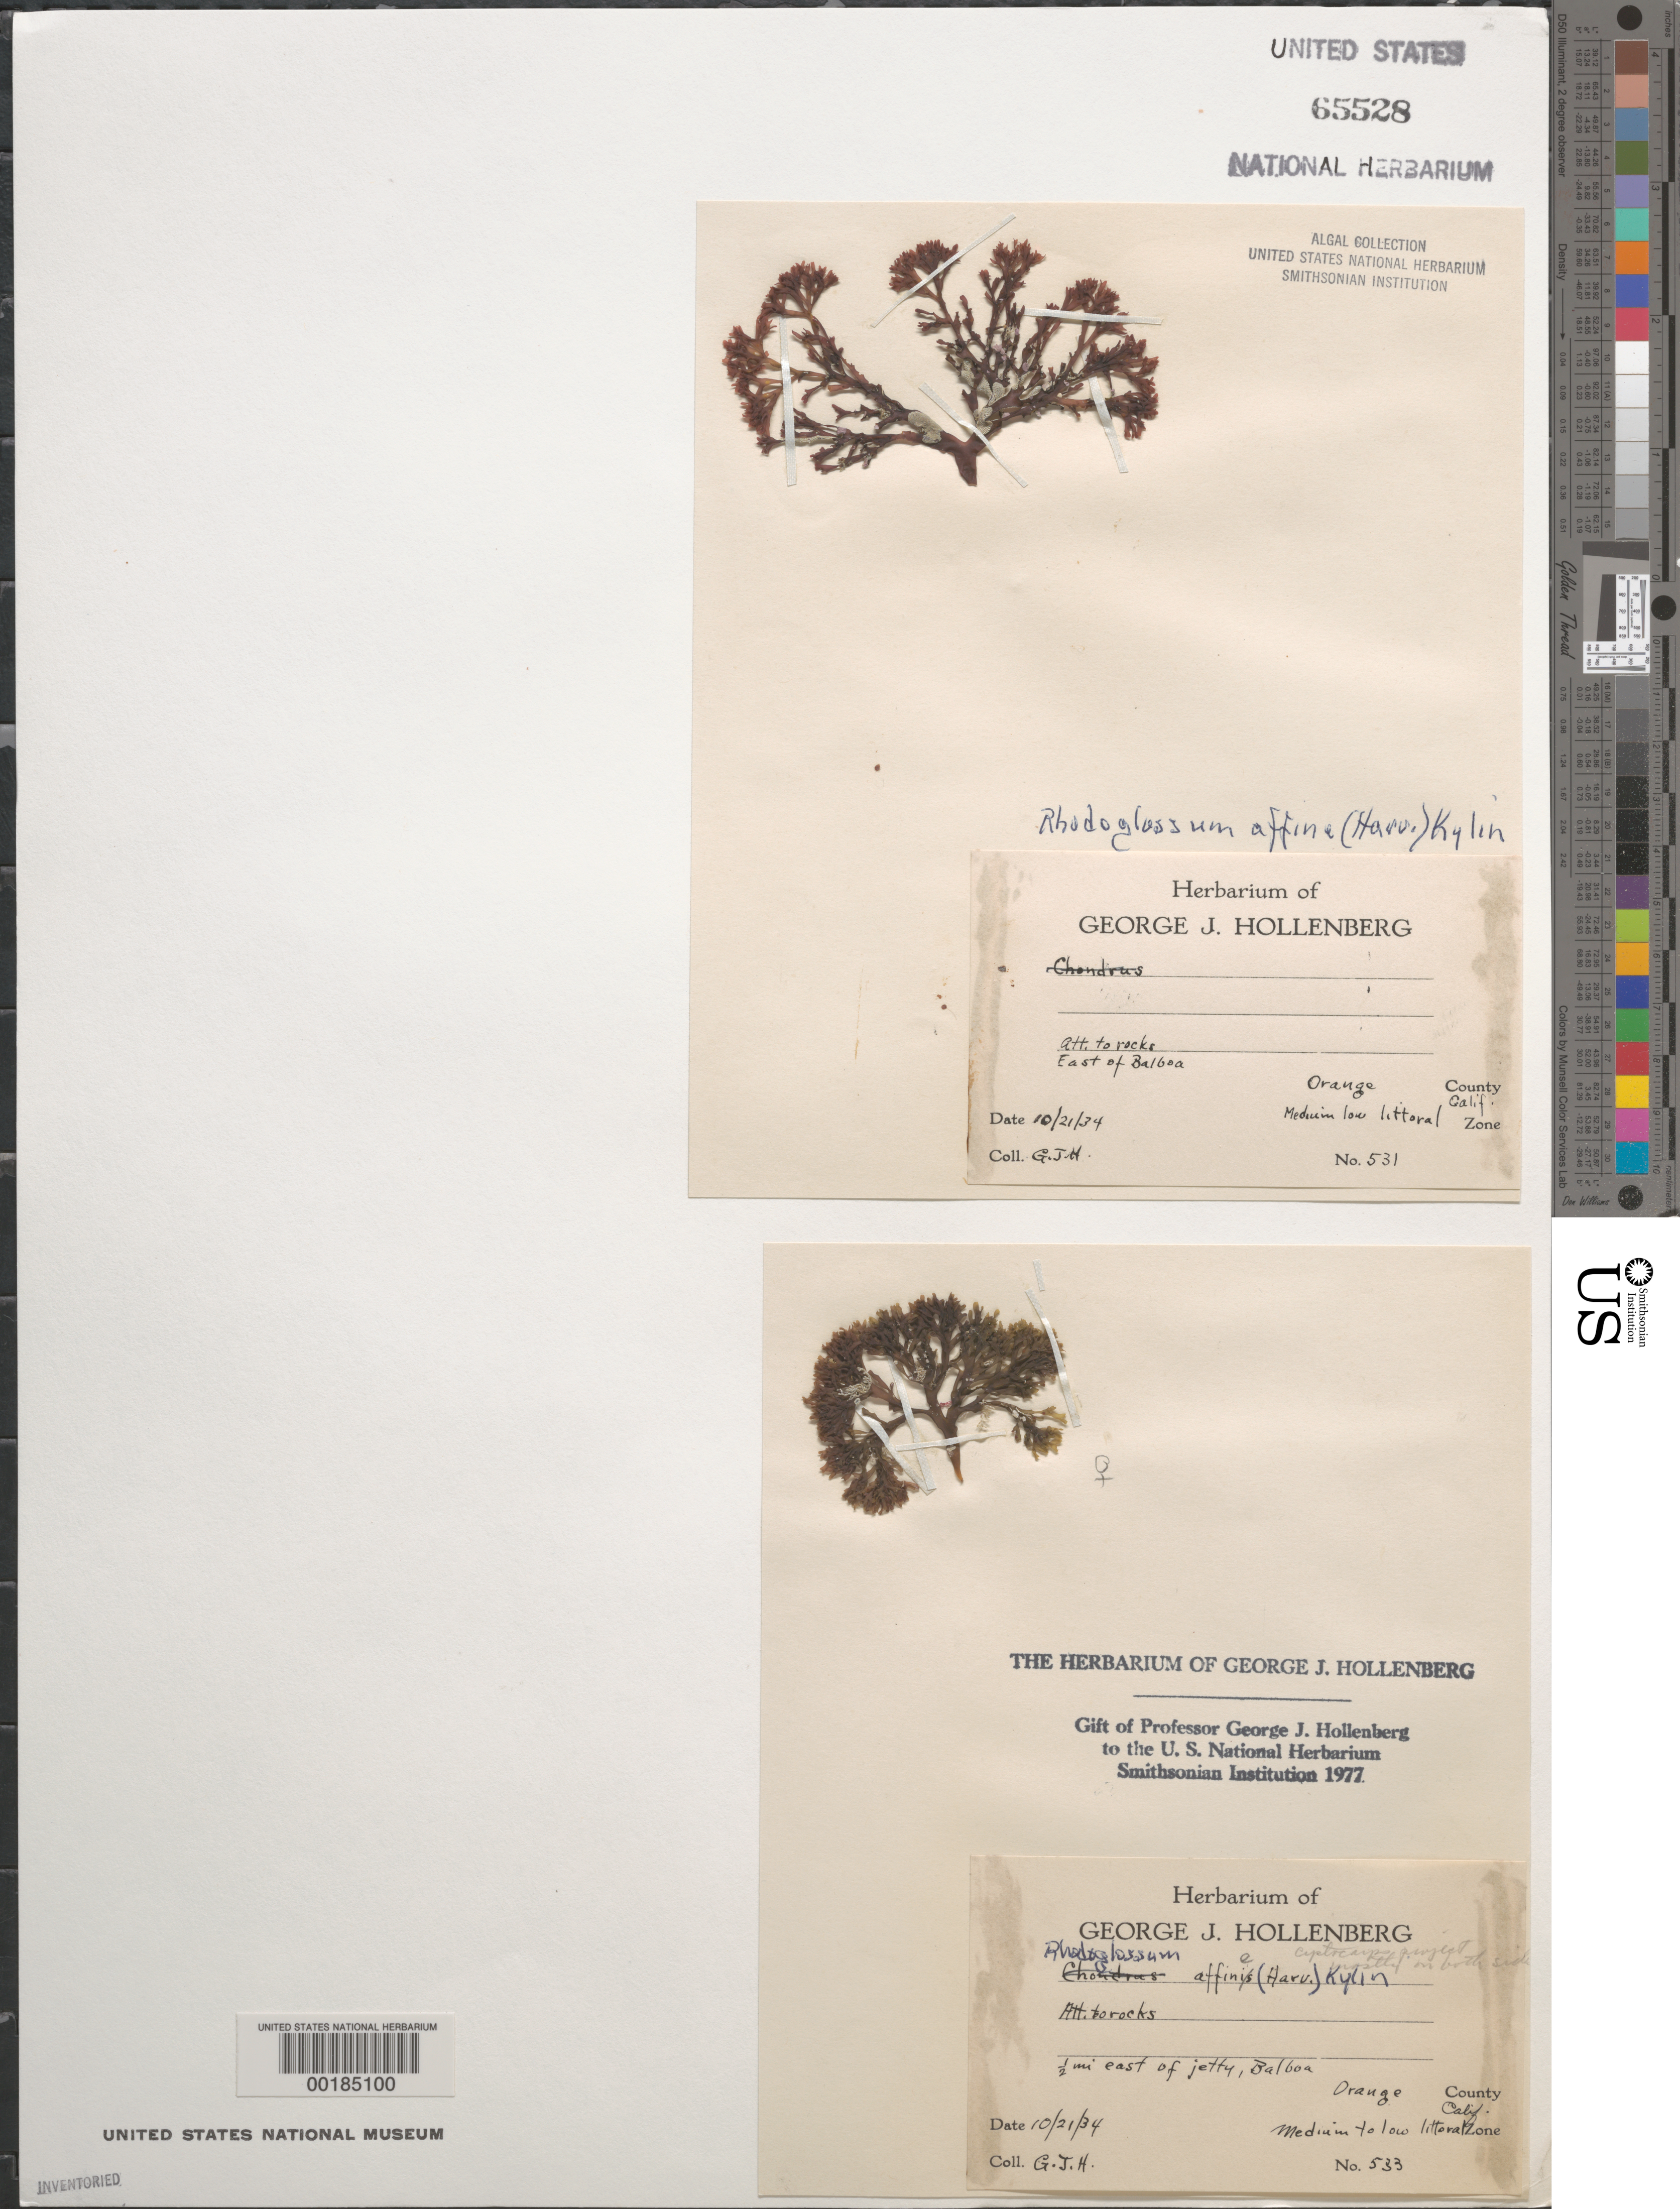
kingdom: Plantae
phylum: Rhodophyta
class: Florideophyceae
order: Gigartinales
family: Gigartinaceae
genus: Mazzaella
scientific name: Mazzaella affinis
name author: (Harvey) Fredericq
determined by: Algae name updating Project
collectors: G. Hollenberg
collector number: GJH 531 & GJH 533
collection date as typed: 21 Oct 1934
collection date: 1934-10-21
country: United States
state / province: California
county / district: Orange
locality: Balboa, 0.5 mile east of jetty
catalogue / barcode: US 65528